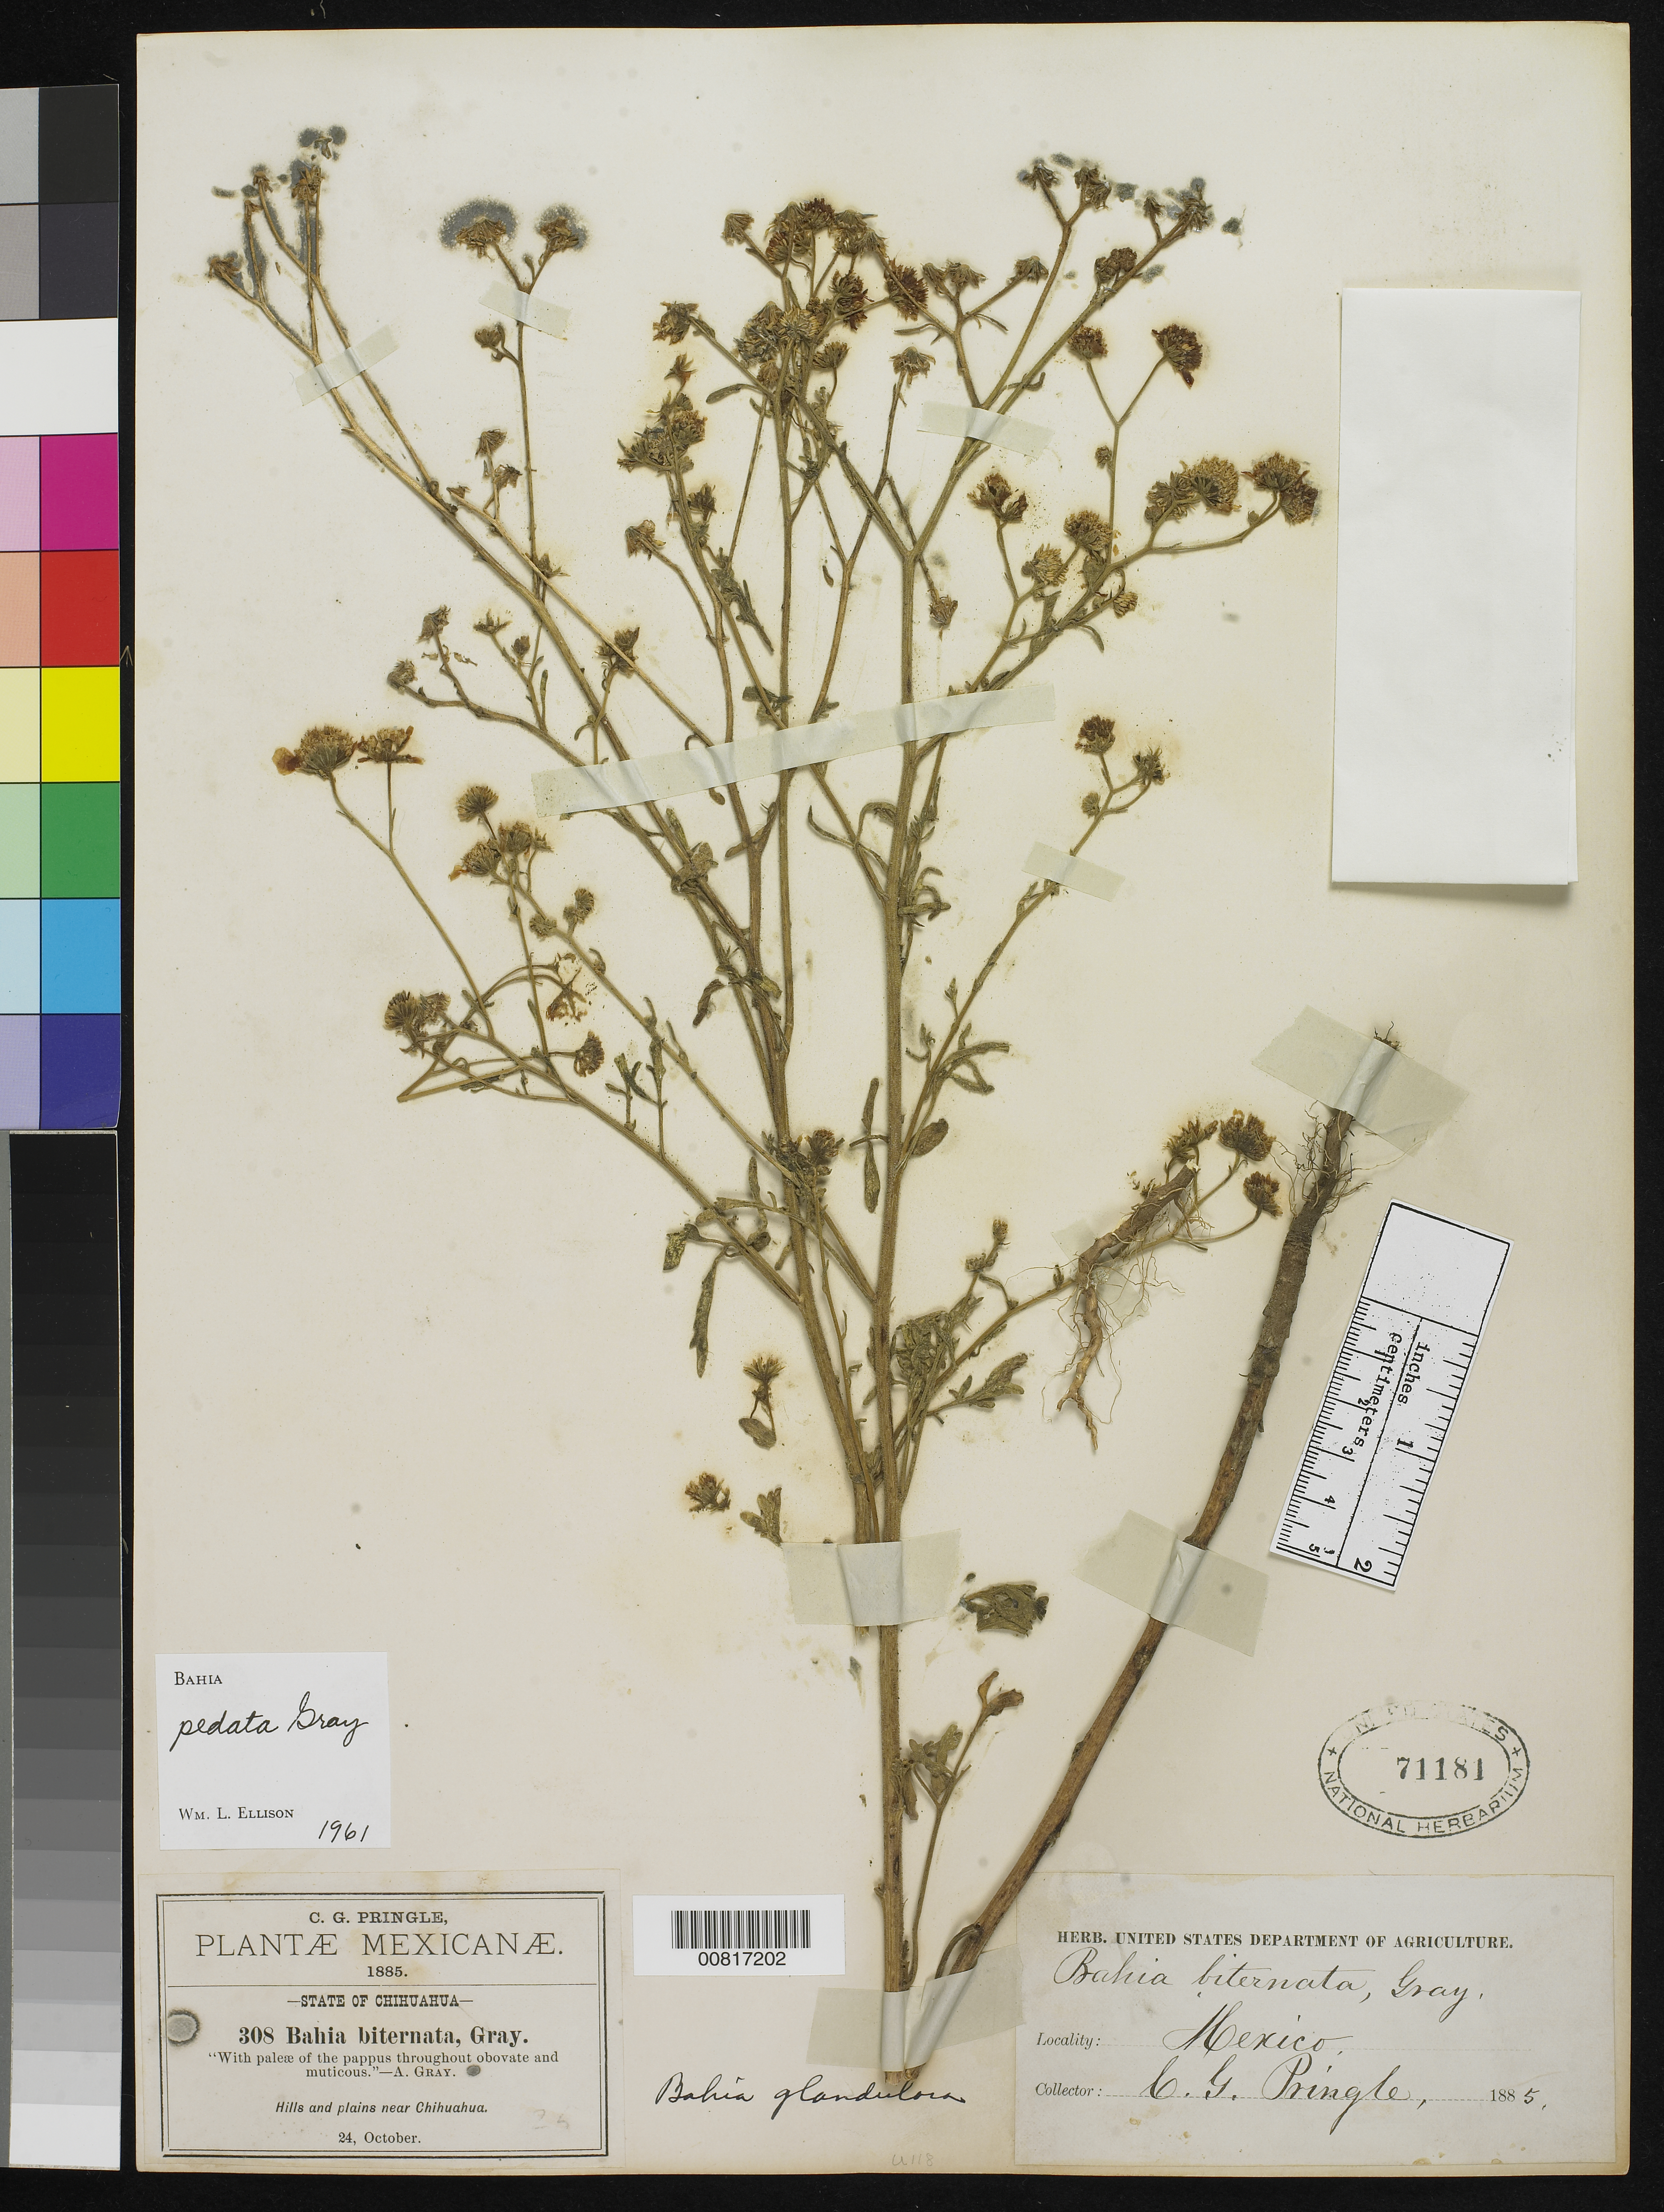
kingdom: Plantae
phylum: Tracheophyta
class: Magnoliopsida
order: Asterales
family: Asteraceae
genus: Bahia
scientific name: Bahia pedata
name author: A. Gray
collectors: C. G. Pringle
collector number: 308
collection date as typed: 24 Oct 1885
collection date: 1885-10-24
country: Mexico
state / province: Chihuahua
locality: Hills and plains near Chihuahua.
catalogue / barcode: US 71181